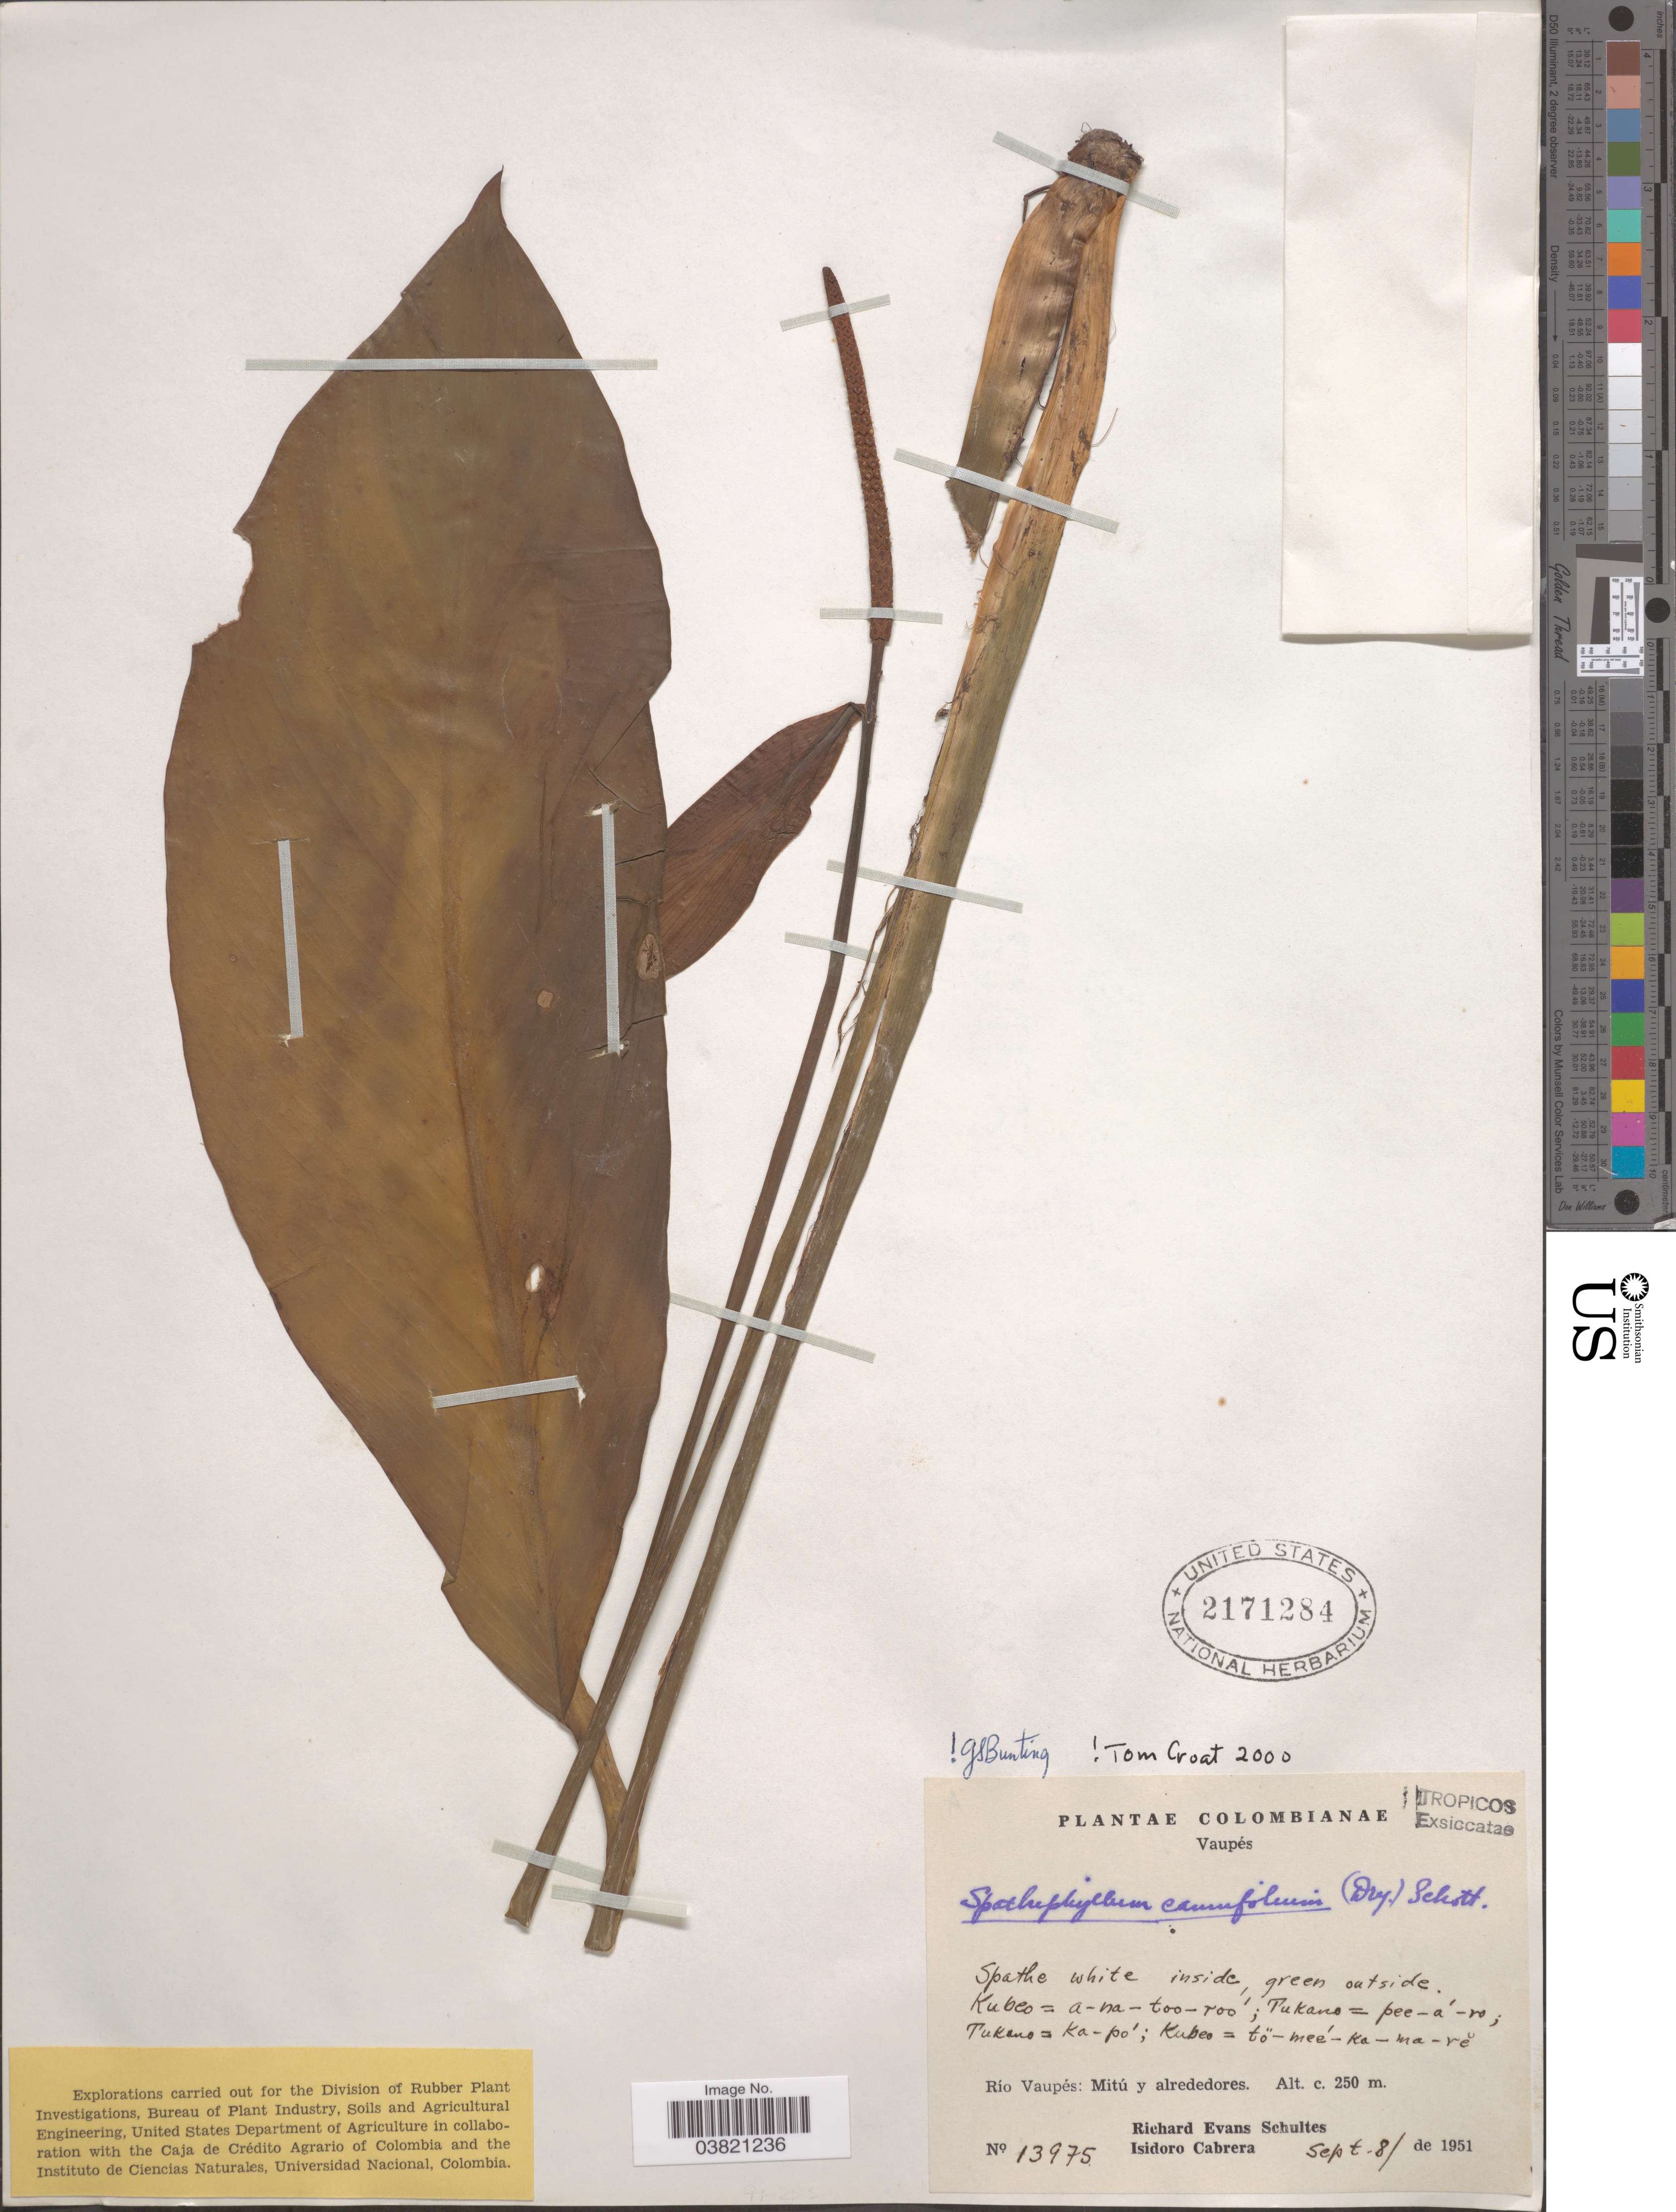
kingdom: Plantae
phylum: Tracheophyta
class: Liliopsida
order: Alismatales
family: Araceae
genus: Spathiphyllum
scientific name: Spathiphyllum cannifolium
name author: (Dryand. ex Sims) Schott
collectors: R. E. Schultes & I. Cabrera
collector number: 13975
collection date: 1951-09-08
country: Colombia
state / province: Vaupés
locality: Río Vaupés: Mitú and alrededores.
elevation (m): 250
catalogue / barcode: US 2171284